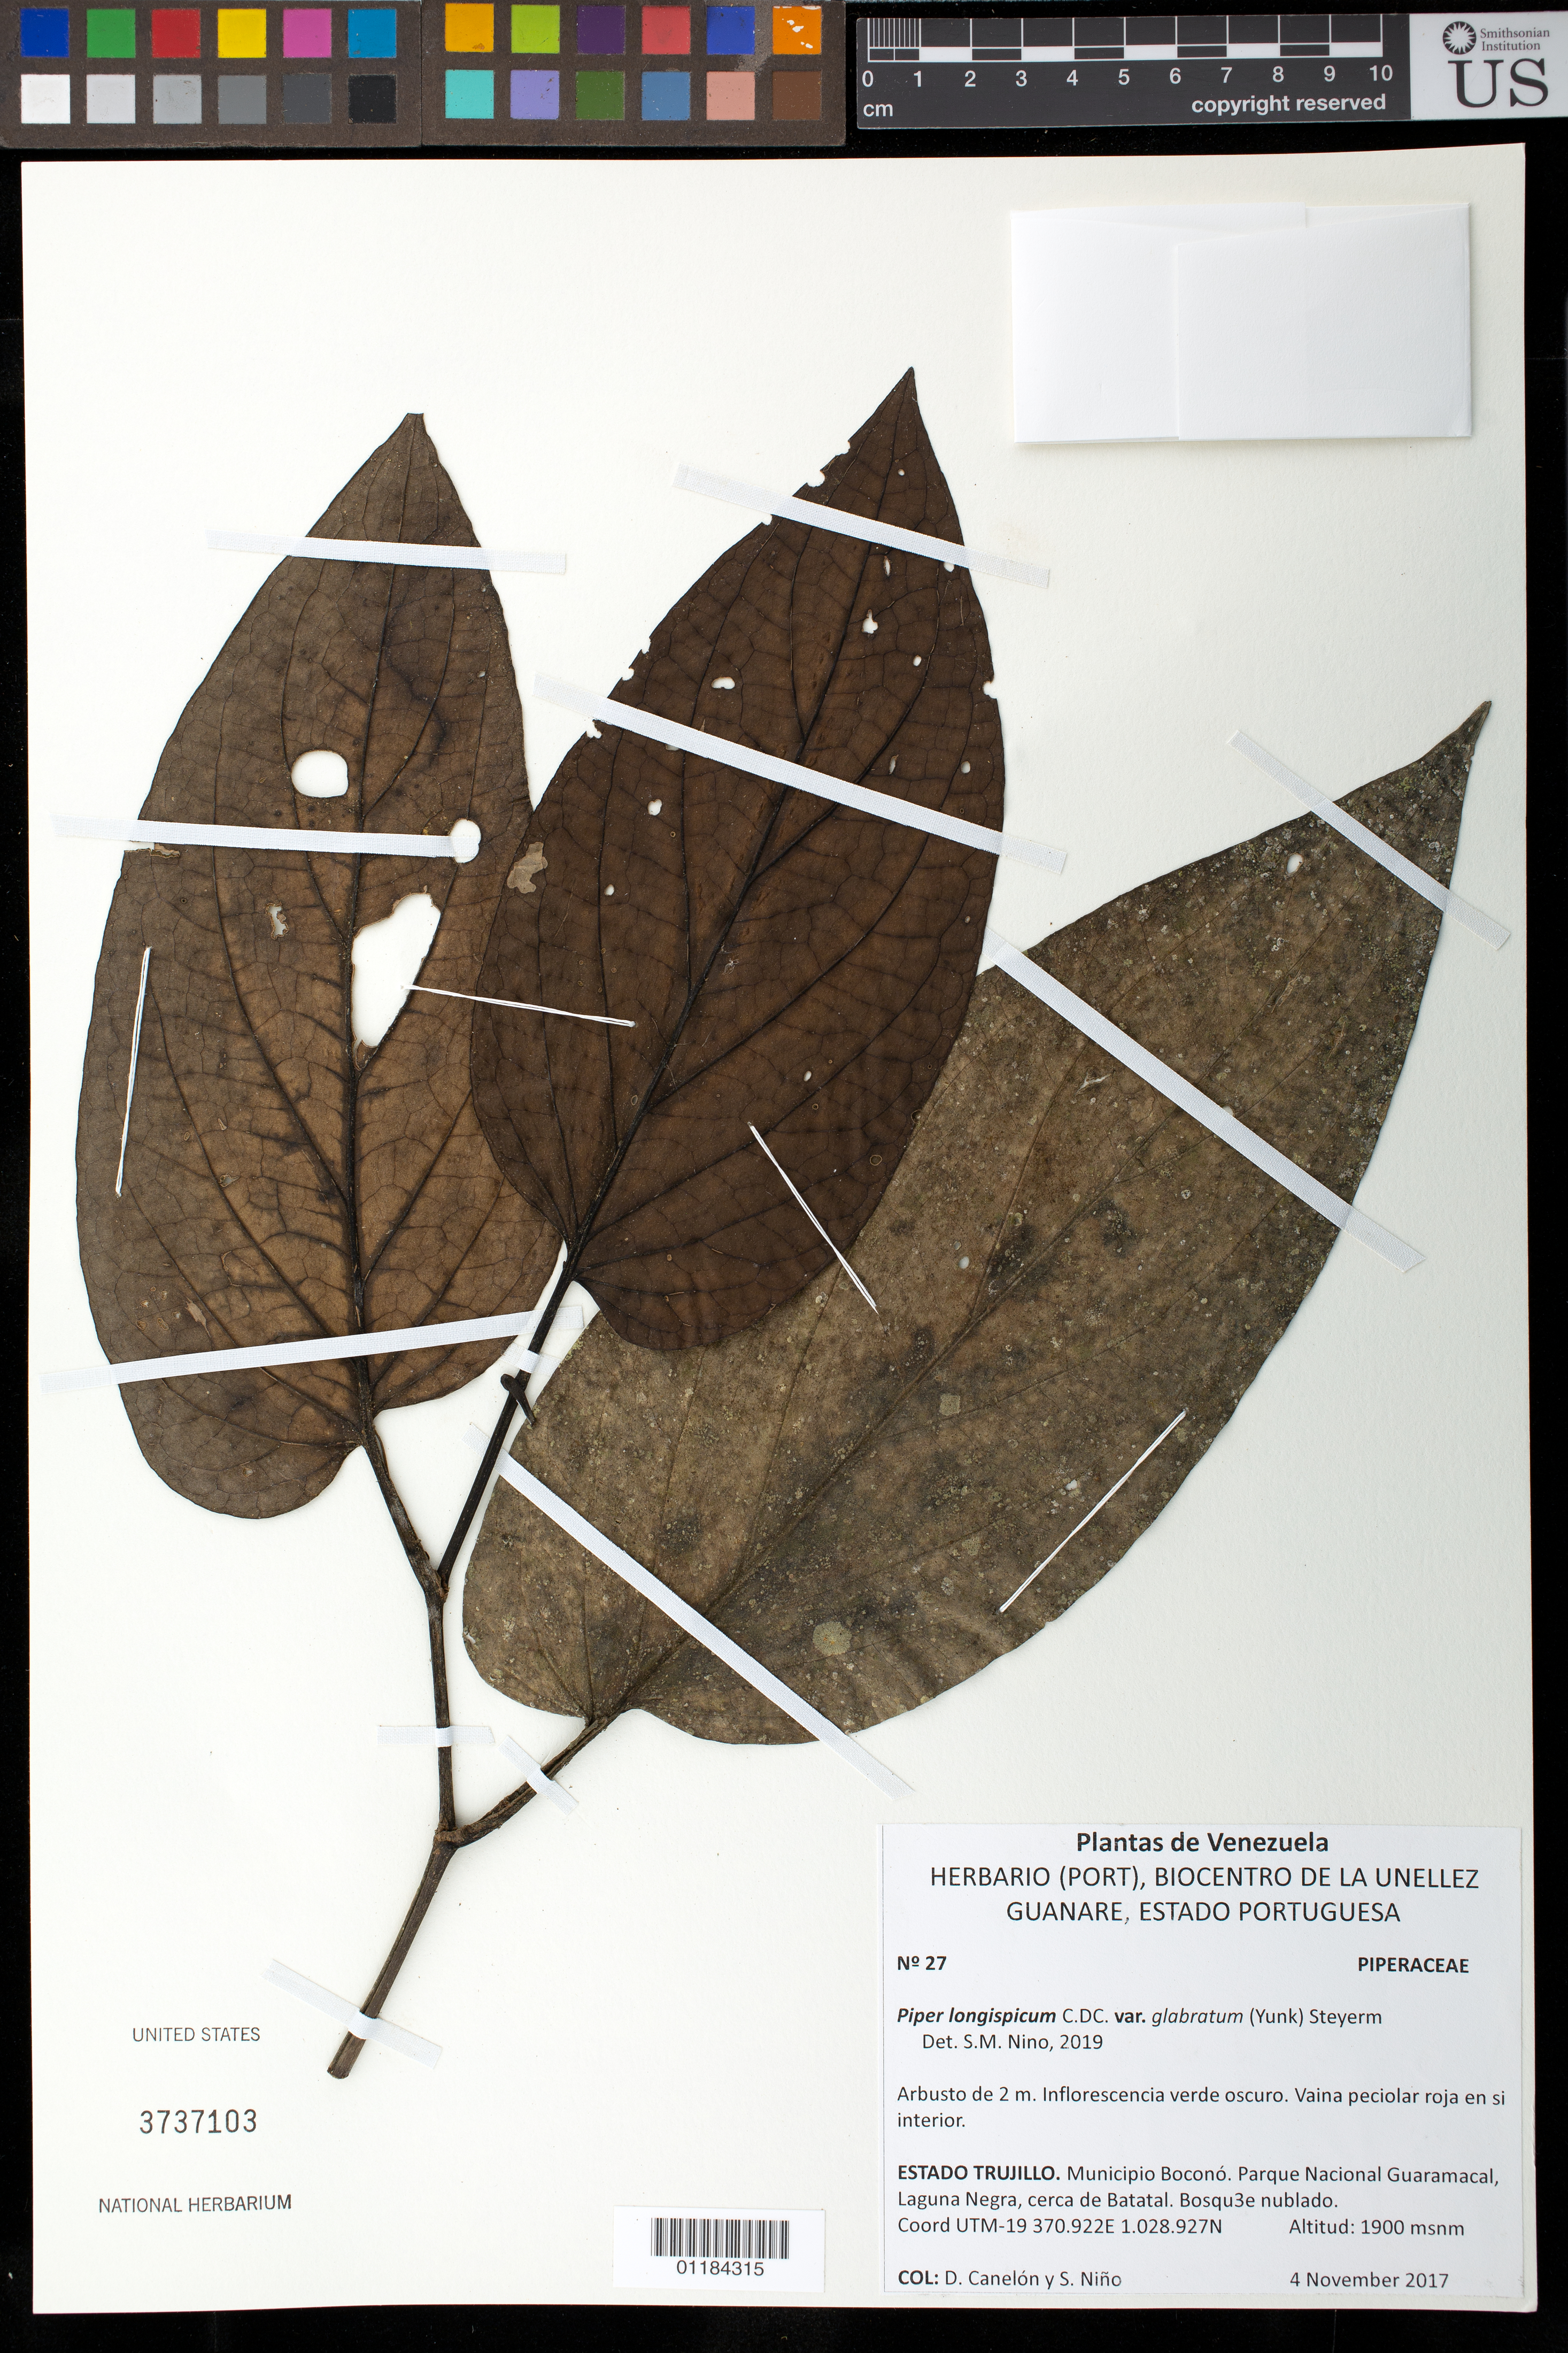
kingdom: Plantae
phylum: Tracheophyta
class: Magnoliopsida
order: Piperales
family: Piperaceae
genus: Piper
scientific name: Piper longispicum var. glabratum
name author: (Yunck.) Steyerm.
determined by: Niño, S. M., (PORT), BioCentro-UNELLEZ (VENEZUELA)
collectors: D. Canelón & S. M. Niño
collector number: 27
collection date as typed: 4 Nov 2017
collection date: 2017-11-04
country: Venezuela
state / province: Trujillo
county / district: Boconó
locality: Parque Nacional Guaramacal, Laguna Negra, cerca de Batatal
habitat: bosque nublado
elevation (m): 1900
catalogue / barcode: US 3737103